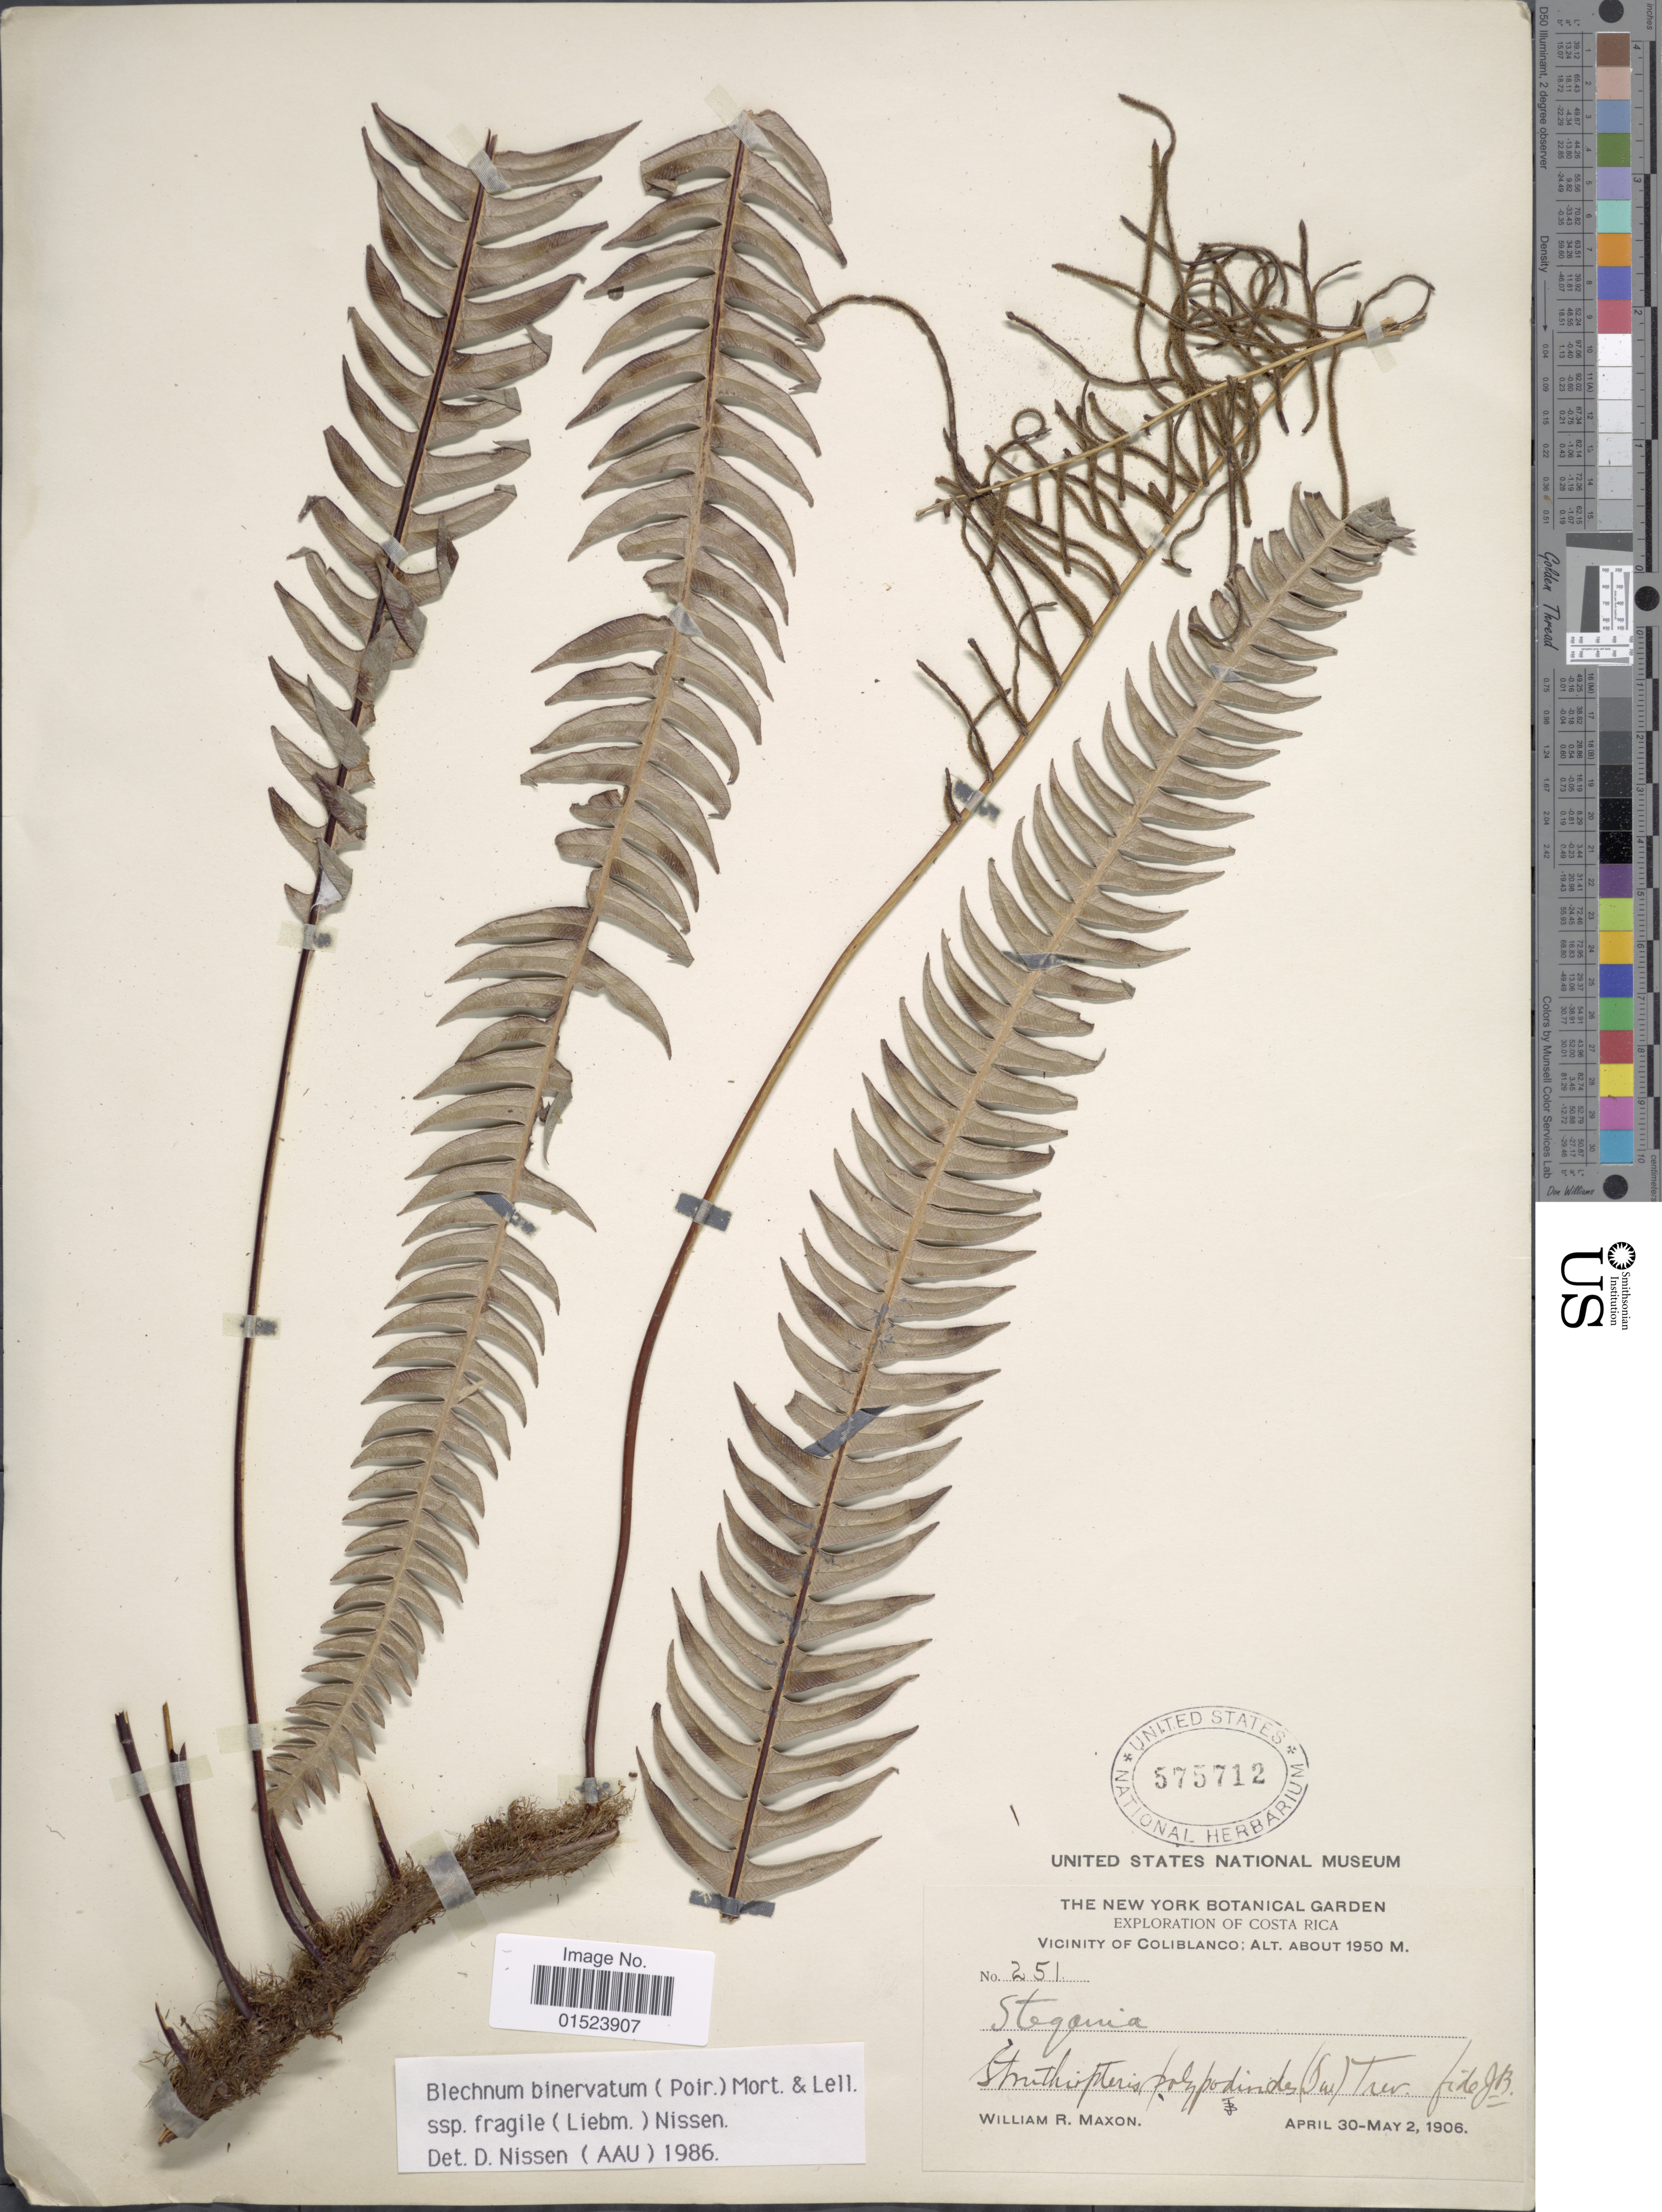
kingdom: Plantae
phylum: Tracheophyta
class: Polypodiopsida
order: Polypodiales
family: Blechnaceae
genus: Blechnum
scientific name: Blechnum fragile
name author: (Liebm.) C.V. Morton & Lellinger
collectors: W. R. Maxon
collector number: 251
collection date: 1906-04-30/1906-05-02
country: Costa Rica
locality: Vicinity of Coliblanco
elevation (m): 1950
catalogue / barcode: US 575712